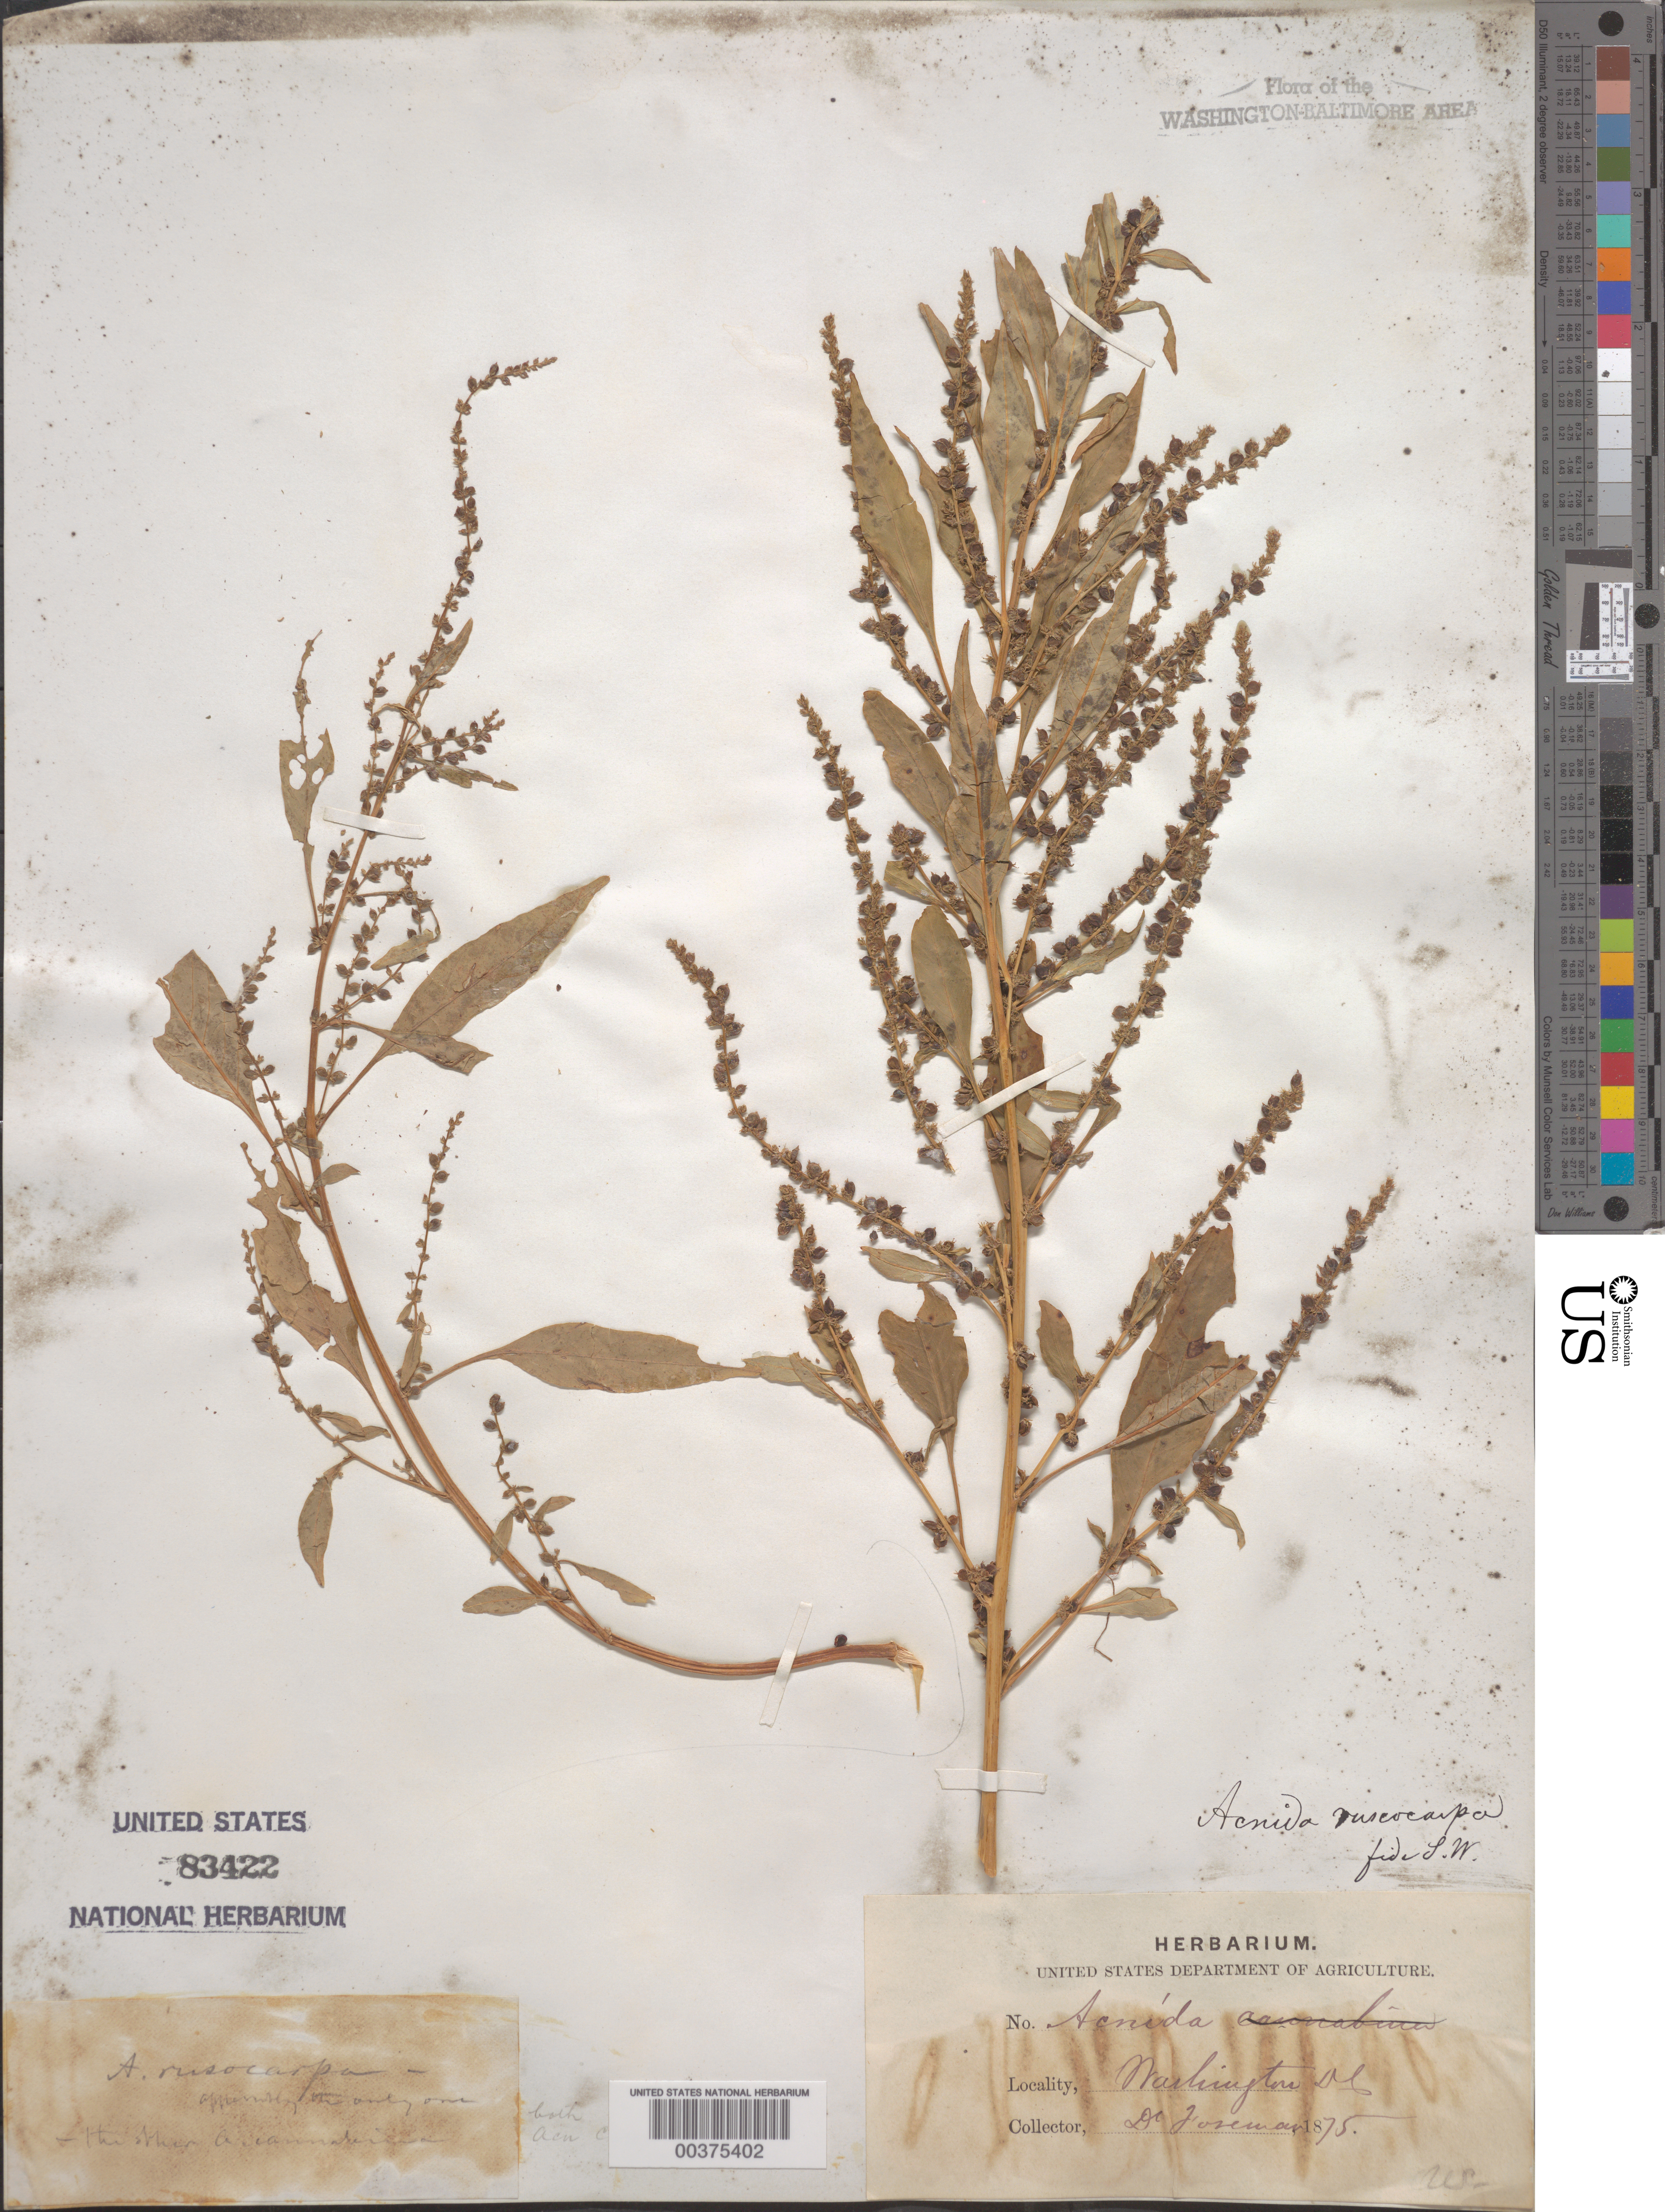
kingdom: Plantae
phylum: Tracheophyta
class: Magnoliopsida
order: Caryophyllales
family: Amaranthaceae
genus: Amaranthus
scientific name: Amaranthus cannabinus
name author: (L.) E.G. F. Sauer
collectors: D. Foreman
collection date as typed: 1875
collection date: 1875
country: United States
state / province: District of Columbia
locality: Washington DC Area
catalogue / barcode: US 83422